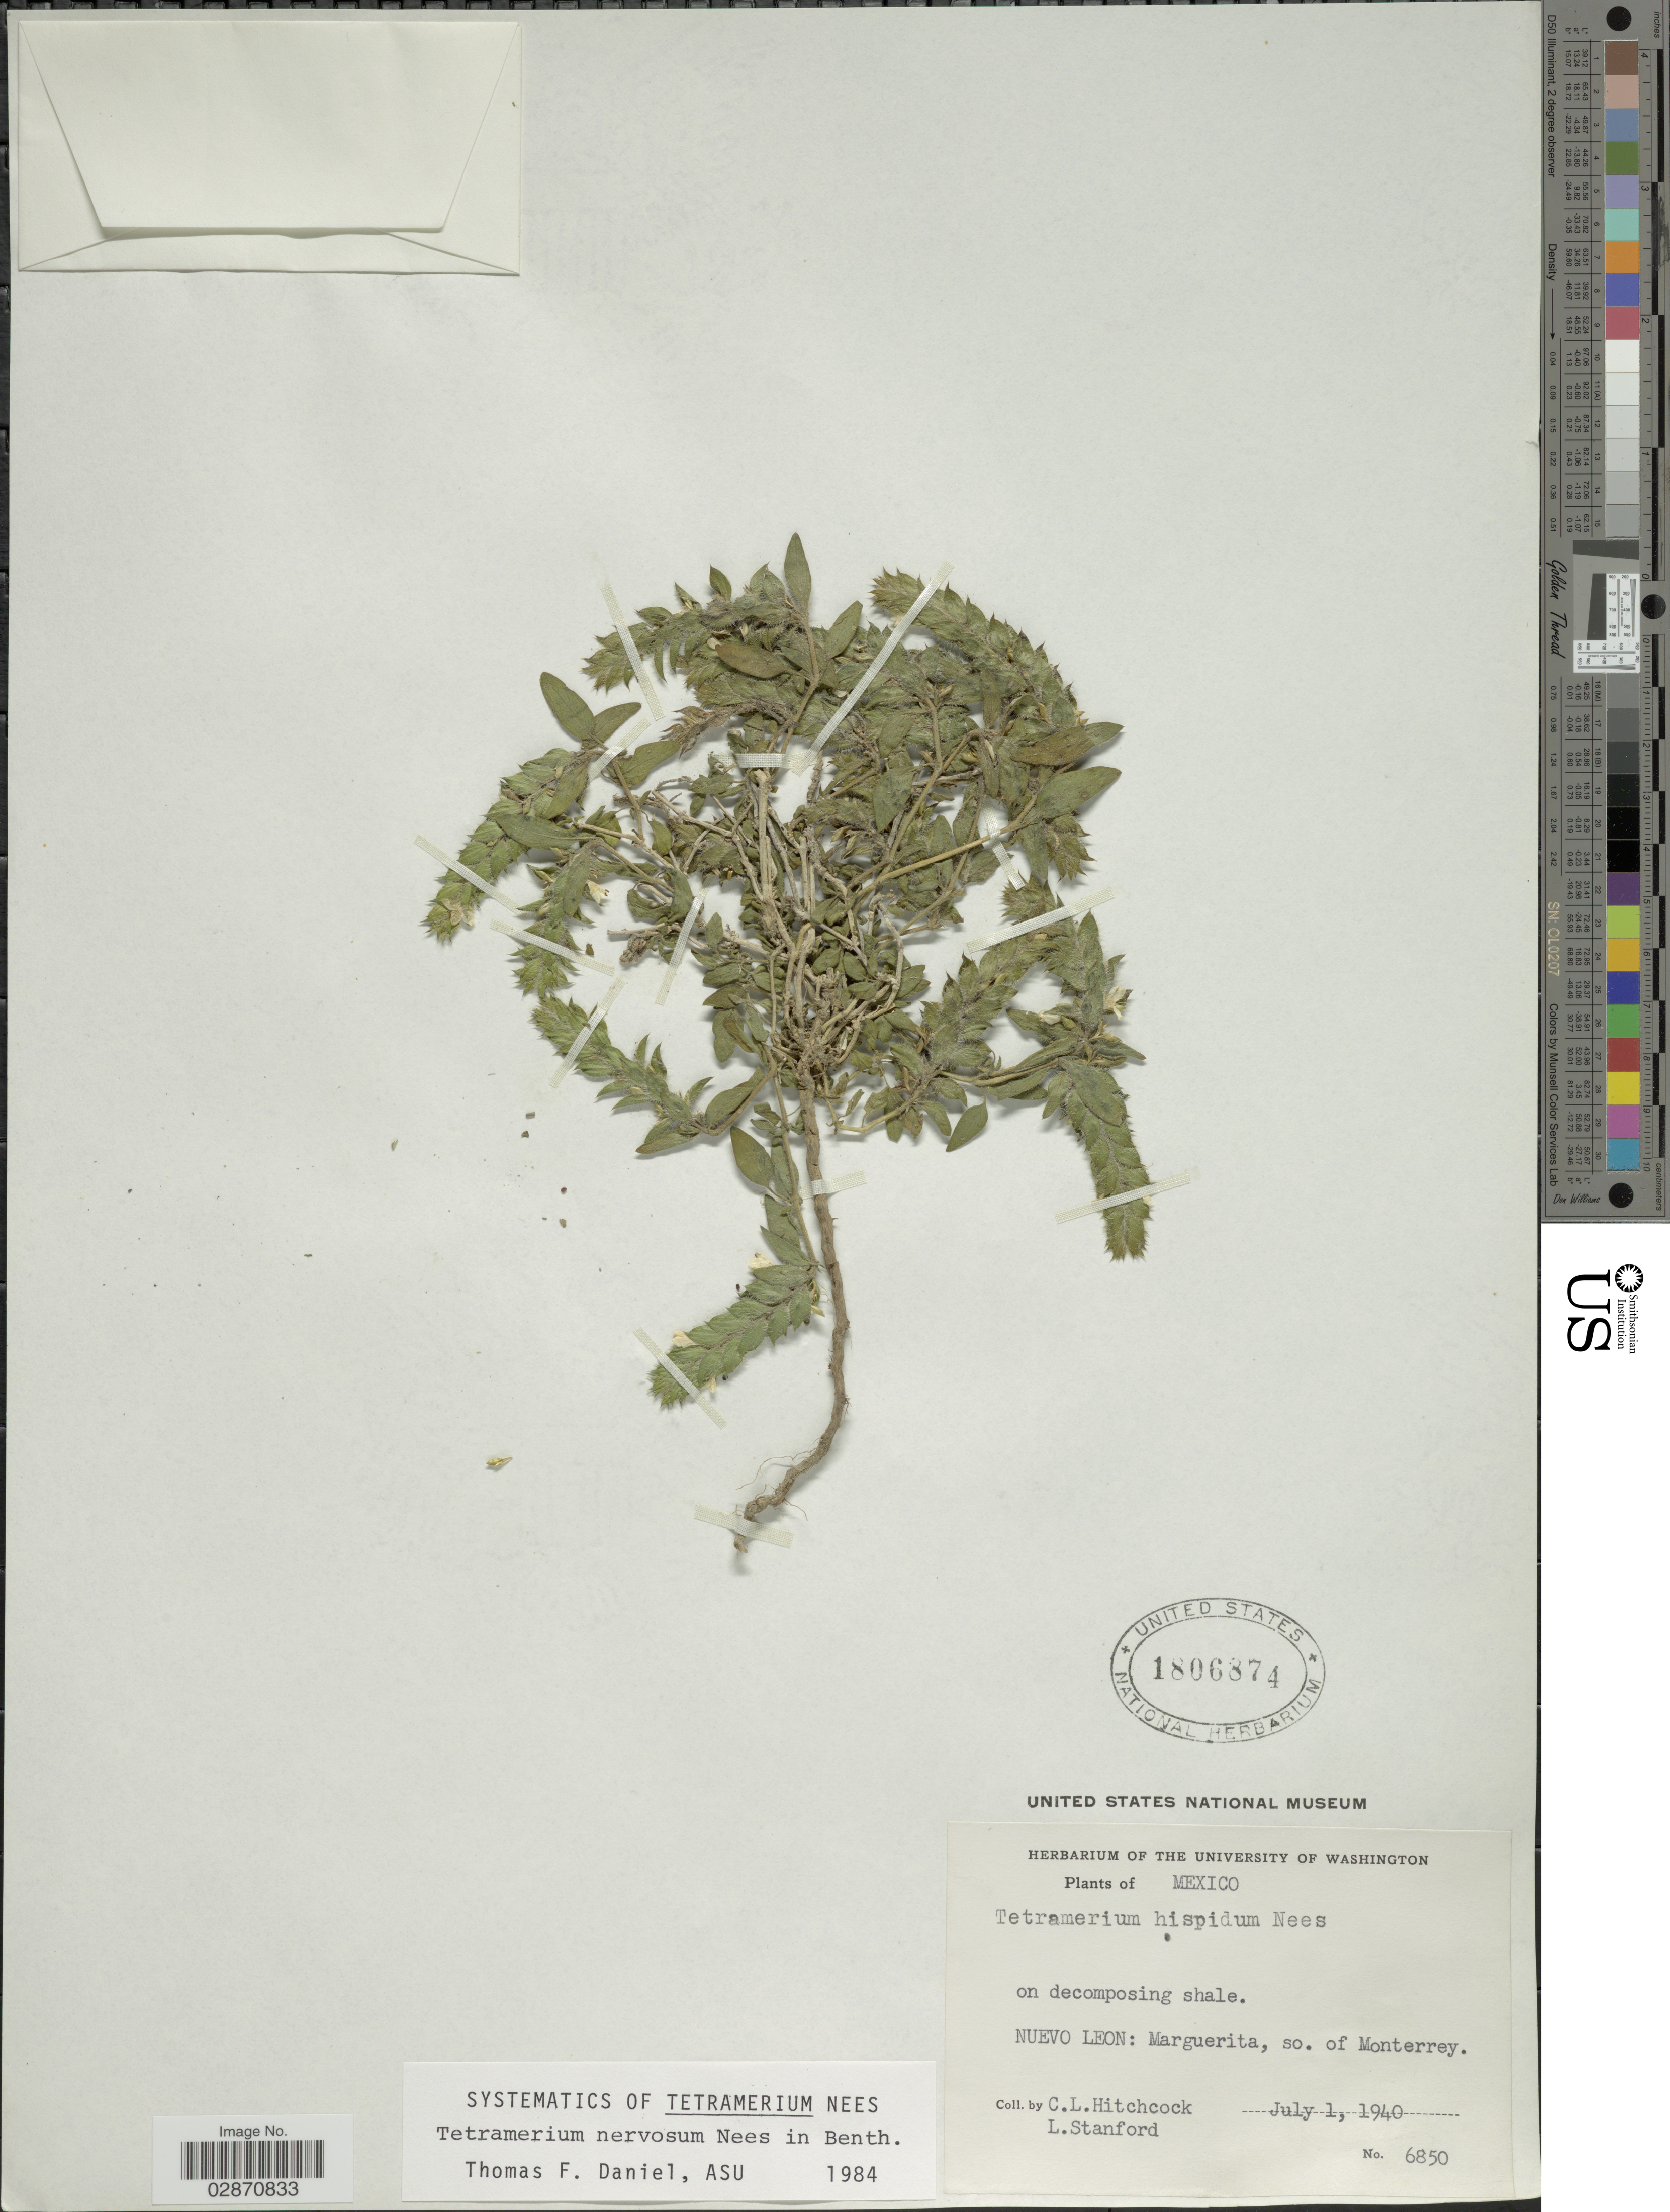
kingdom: Plantae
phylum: Tracheophyta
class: Magnoliopsida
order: Lamiales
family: Acanthaceae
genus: Tetramerium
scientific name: Tetramerium nervosum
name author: Nees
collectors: C. L. Hitchcock & L. R. Stanford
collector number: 6850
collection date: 1940-07-01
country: Mexico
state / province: Nuevo León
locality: Marguerita, so. of Monterrey.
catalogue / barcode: US 1806874